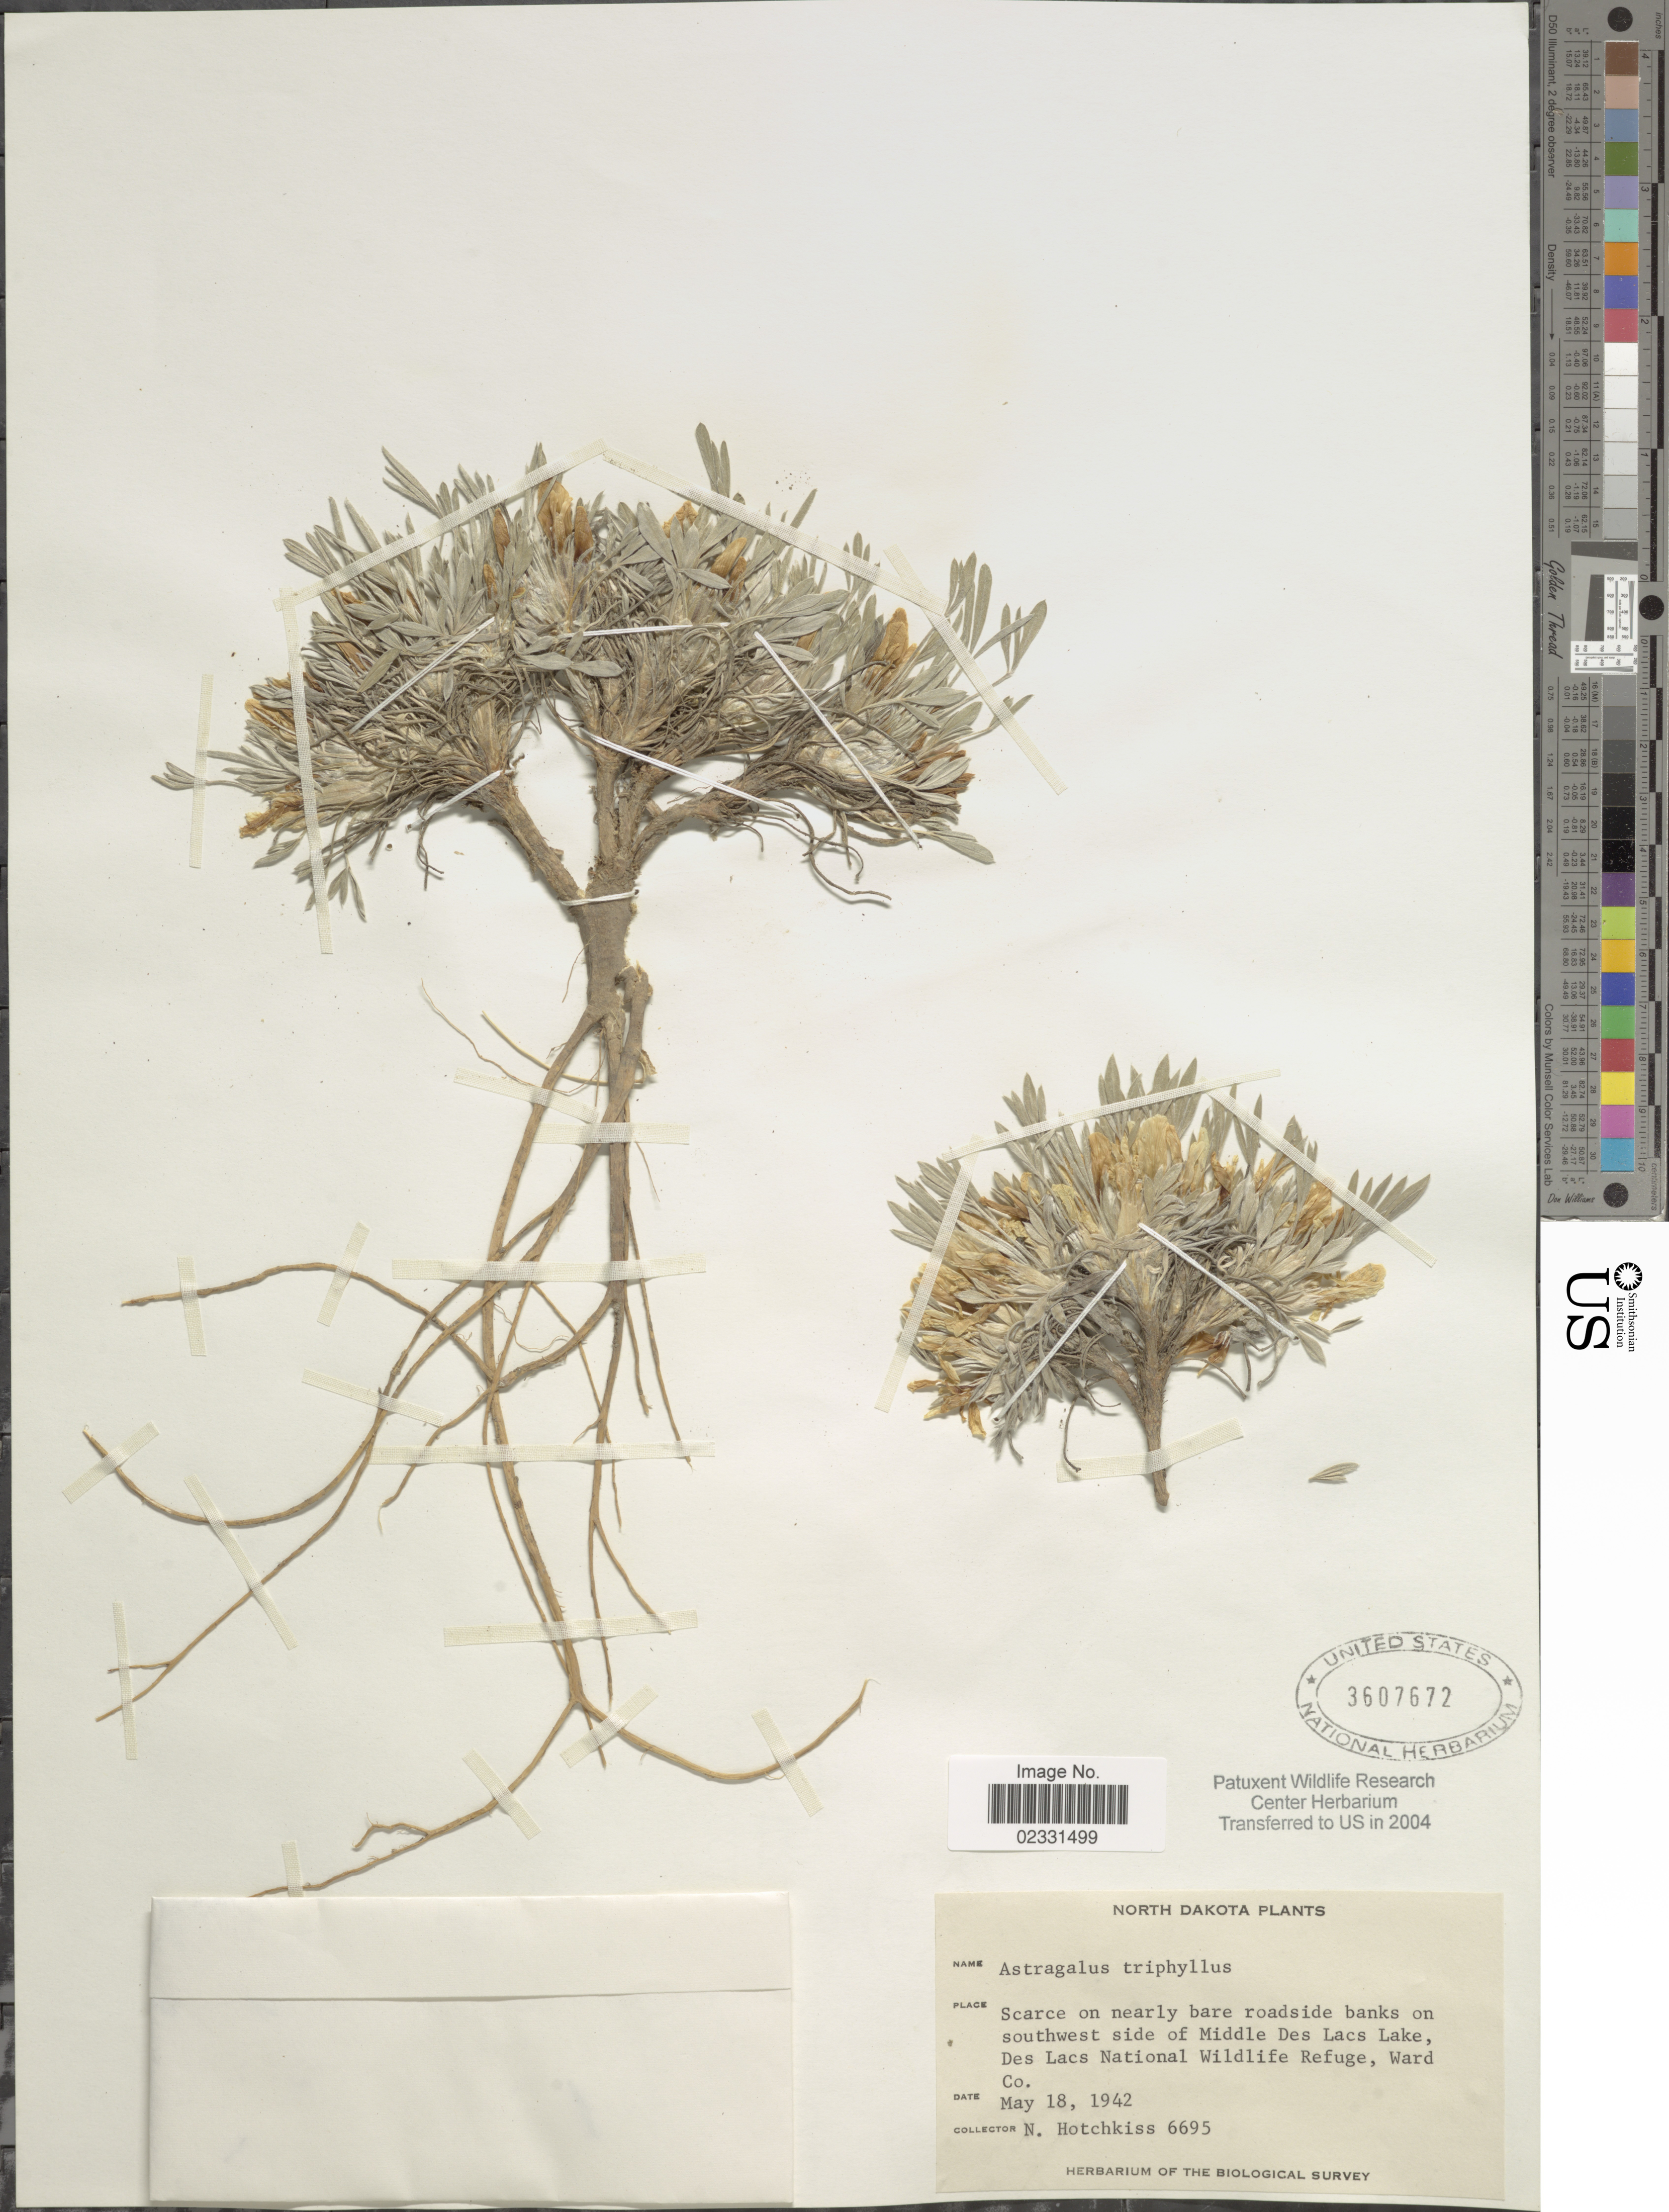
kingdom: Plantae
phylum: Tracheophyta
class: Magnoliopsida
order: Fabales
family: Fabaceae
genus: Astragalus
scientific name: Astragalus gilviflorus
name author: E. Sheld.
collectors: N. Hotchkiss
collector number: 6695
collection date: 1942-05-18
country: United States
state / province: North Dakota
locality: Scarce on nearly bare roadside banks on southwest side of Middle Des Lacs Lake, Des Lacs National Wildlife Refuge, Ward Co.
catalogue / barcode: US 3607672